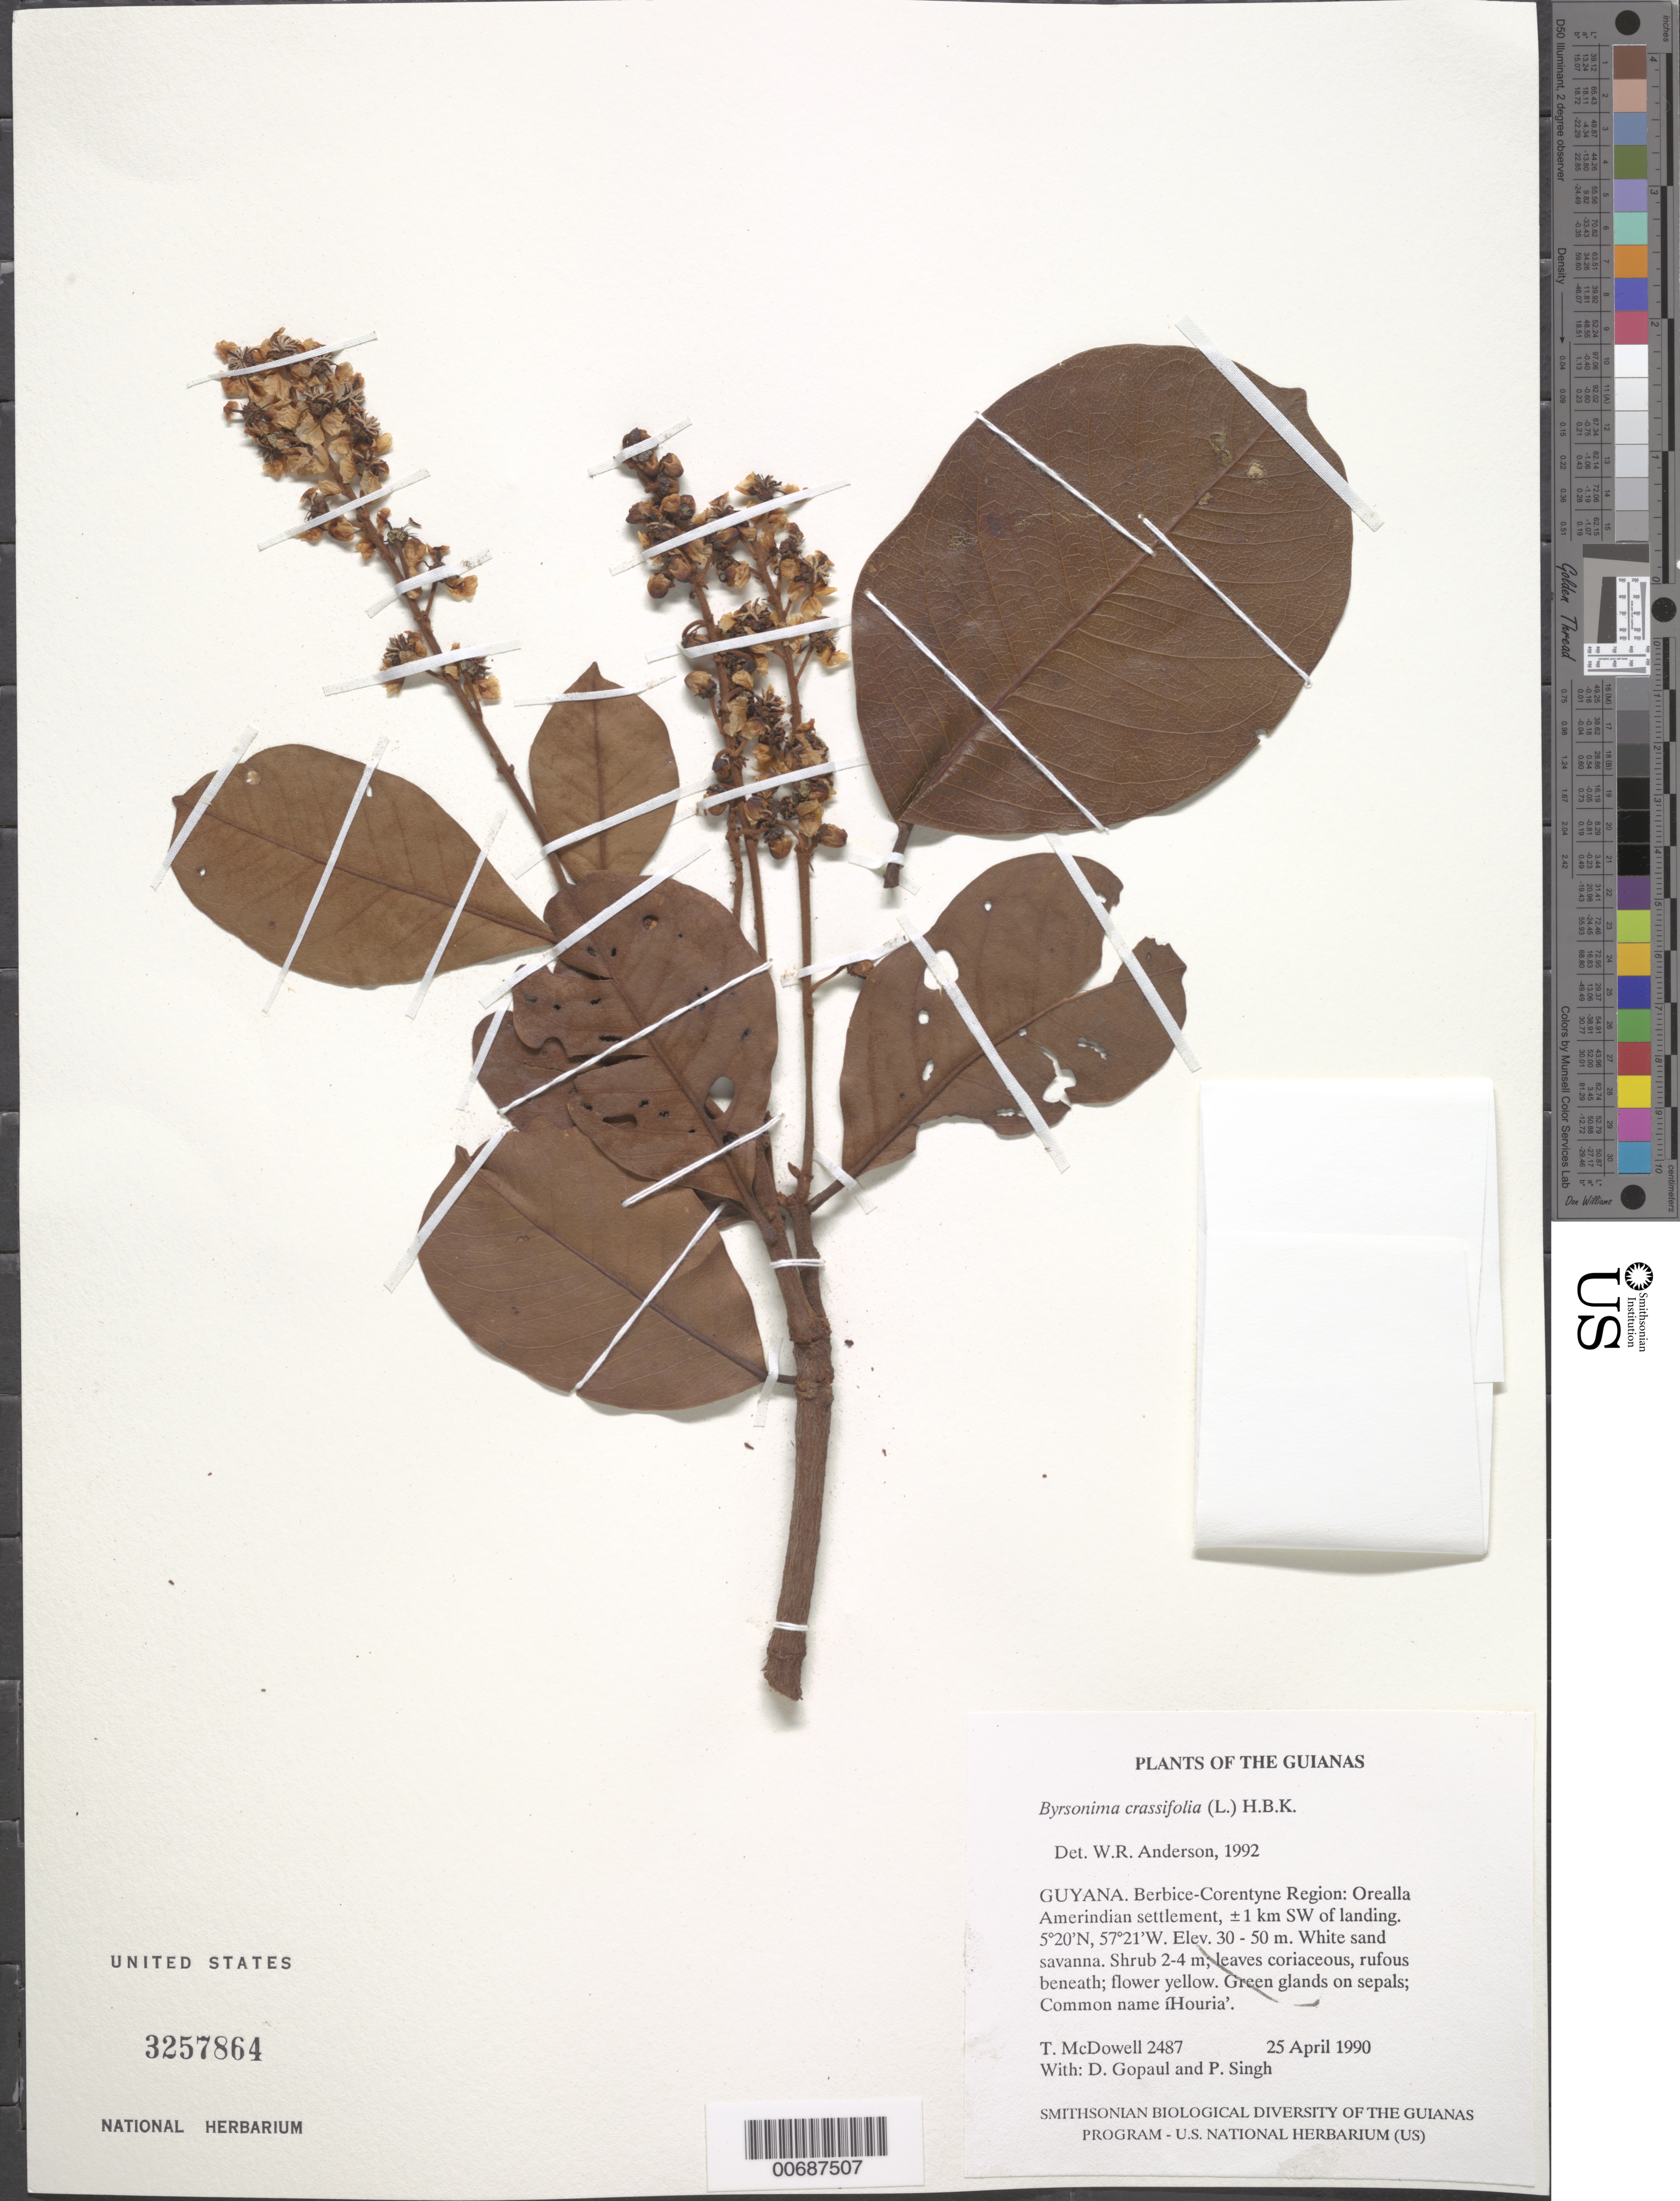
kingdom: Plantae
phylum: Tracheophyta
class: Magnoliopsida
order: Malpighiales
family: Malpighiaceae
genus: Byrsonima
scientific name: Byrsonima crassifolia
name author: (L.) Kunth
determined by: Anderson, W. R., (MICH), University of Michigan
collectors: T. McDowell, D. Gopaul & P. Singh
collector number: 2487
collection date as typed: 25 April 1990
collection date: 1990-04-25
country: Guyana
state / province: E. Berbice-Corentyne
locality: Orealla Amerindian settlement, ±1 km SW of landing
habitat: White sand savanna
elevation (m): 30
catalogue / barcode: US 3257864